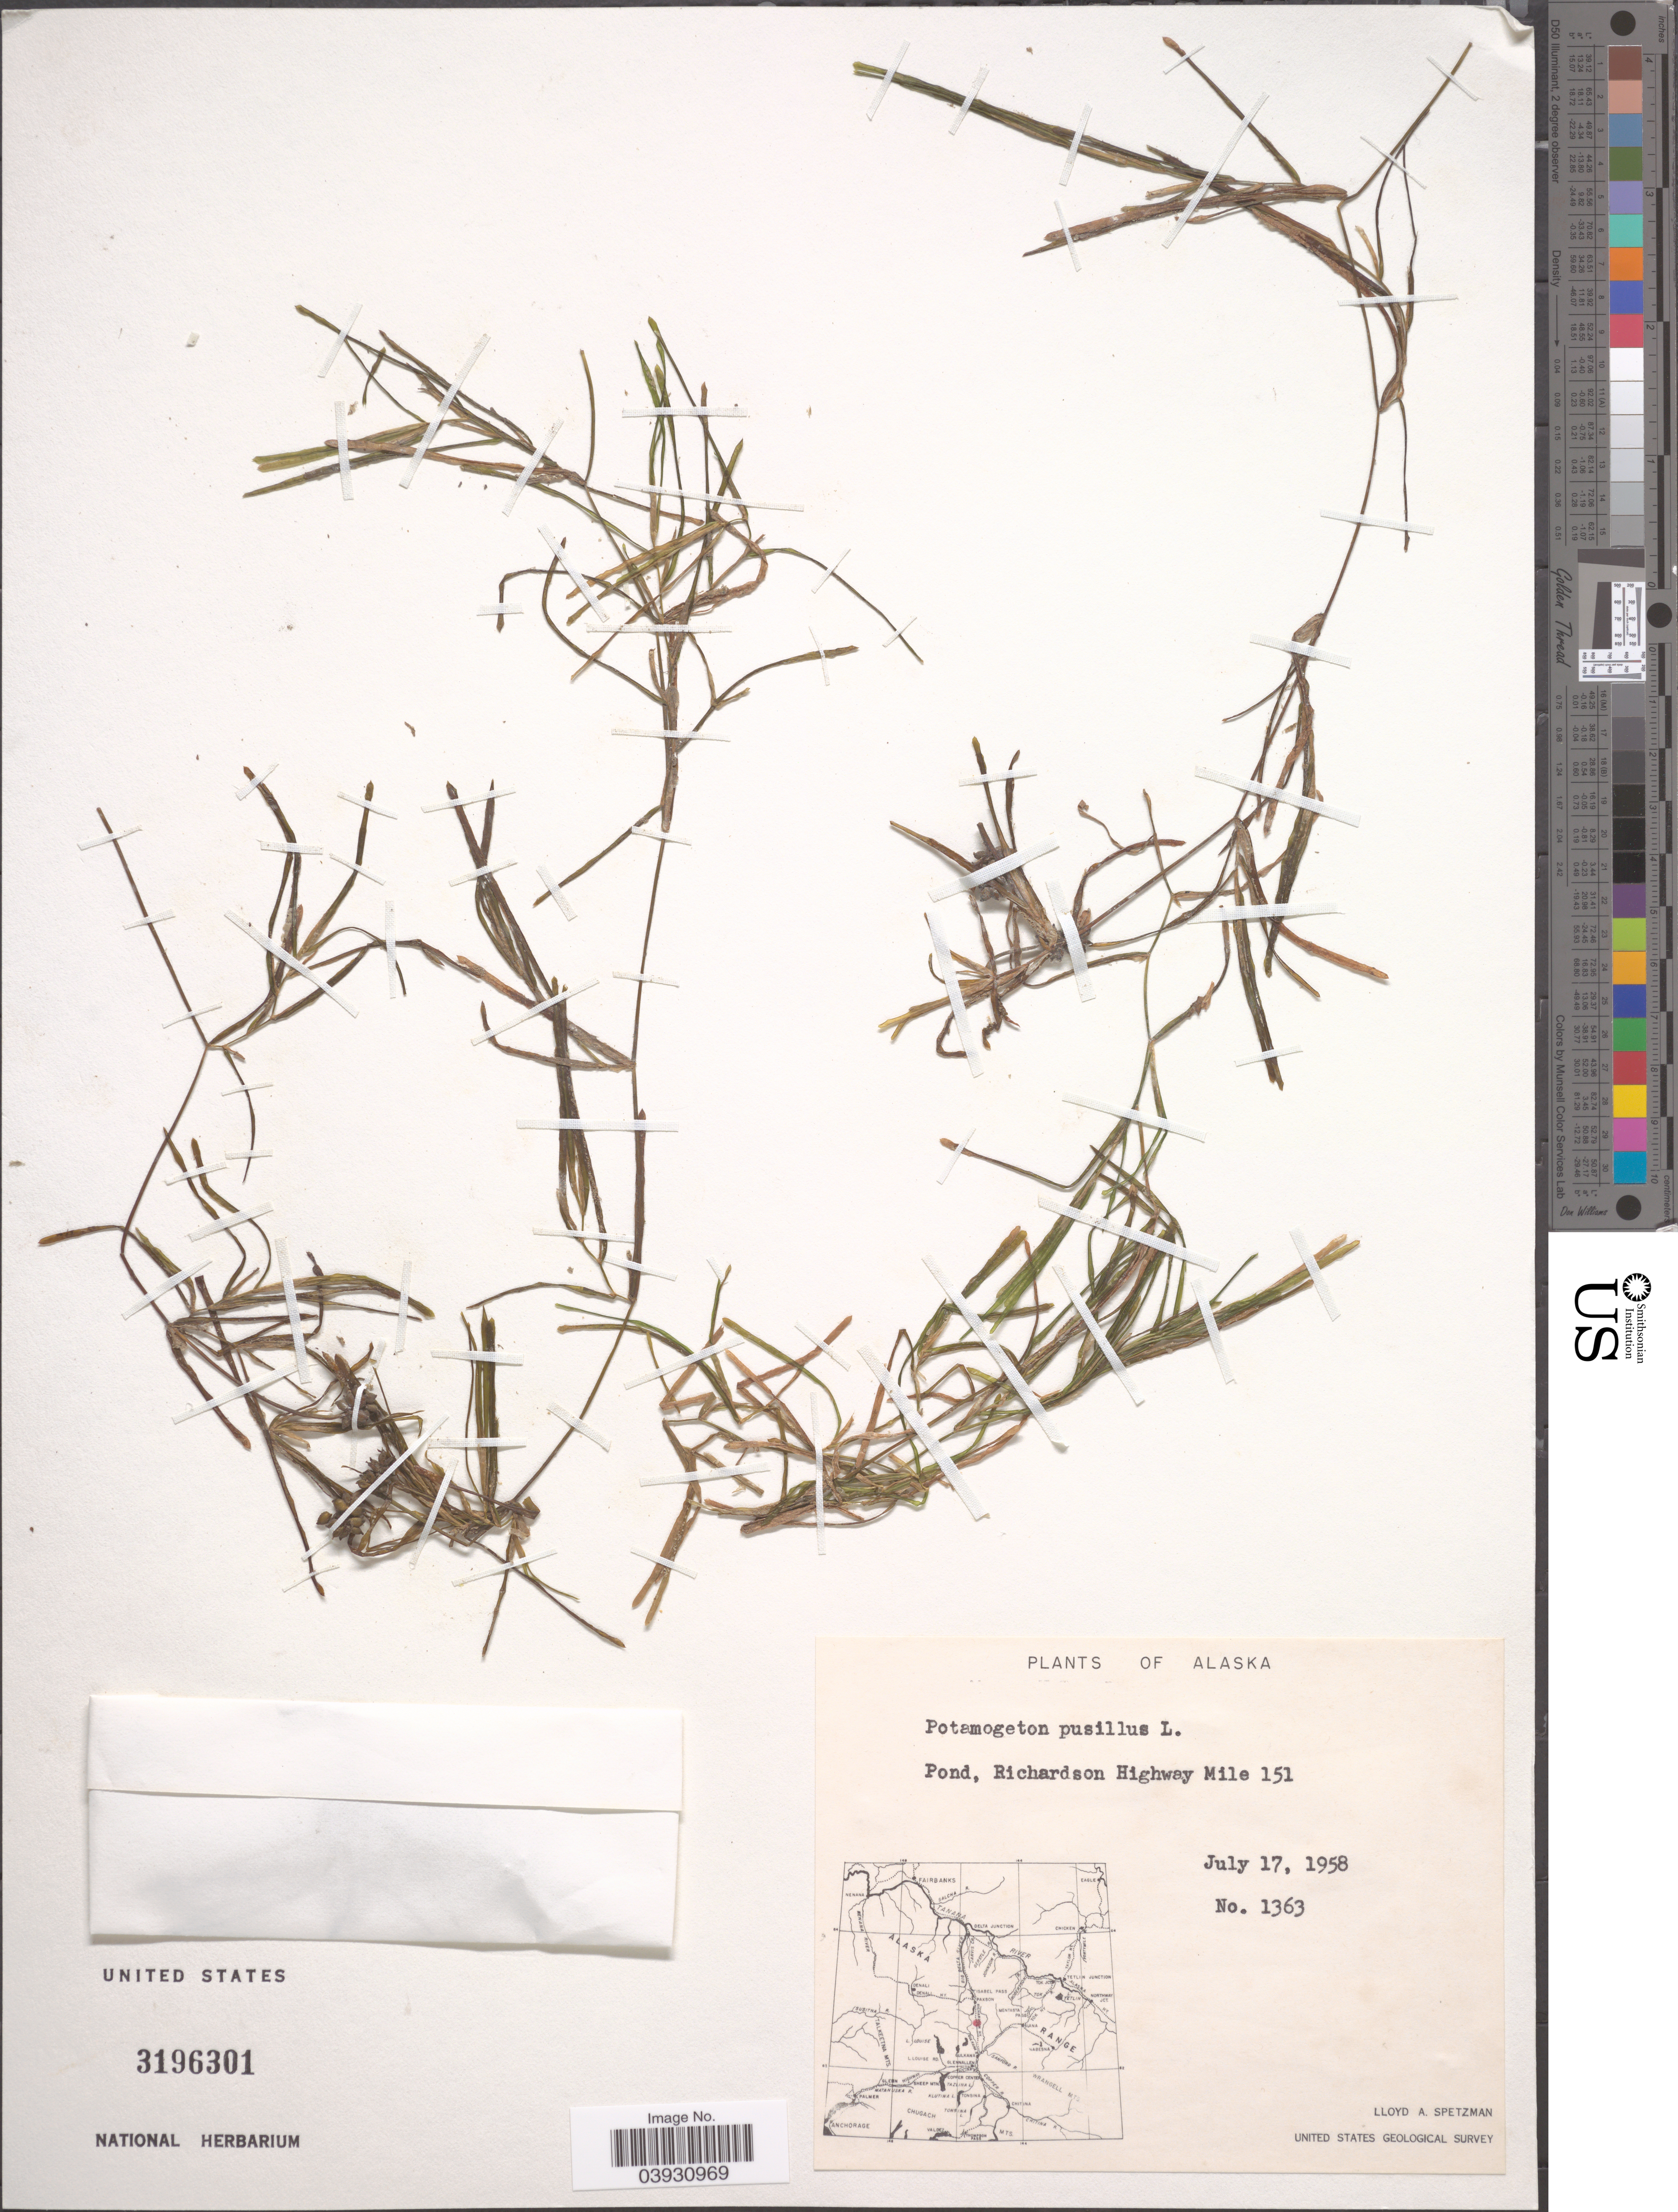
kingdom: Plantae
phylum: Tracheophyta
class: Liliopsida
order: Alismatales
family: Potamogetonaceae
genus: Potamogeton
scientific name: Potamogeton pusillus var. pusillus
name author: L.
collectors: L. Spetzman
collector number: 1363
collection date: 1958-07-17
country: United States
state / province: Alaska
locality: Pond, Richardson Highway Mile 151.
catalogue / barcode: US 3196301